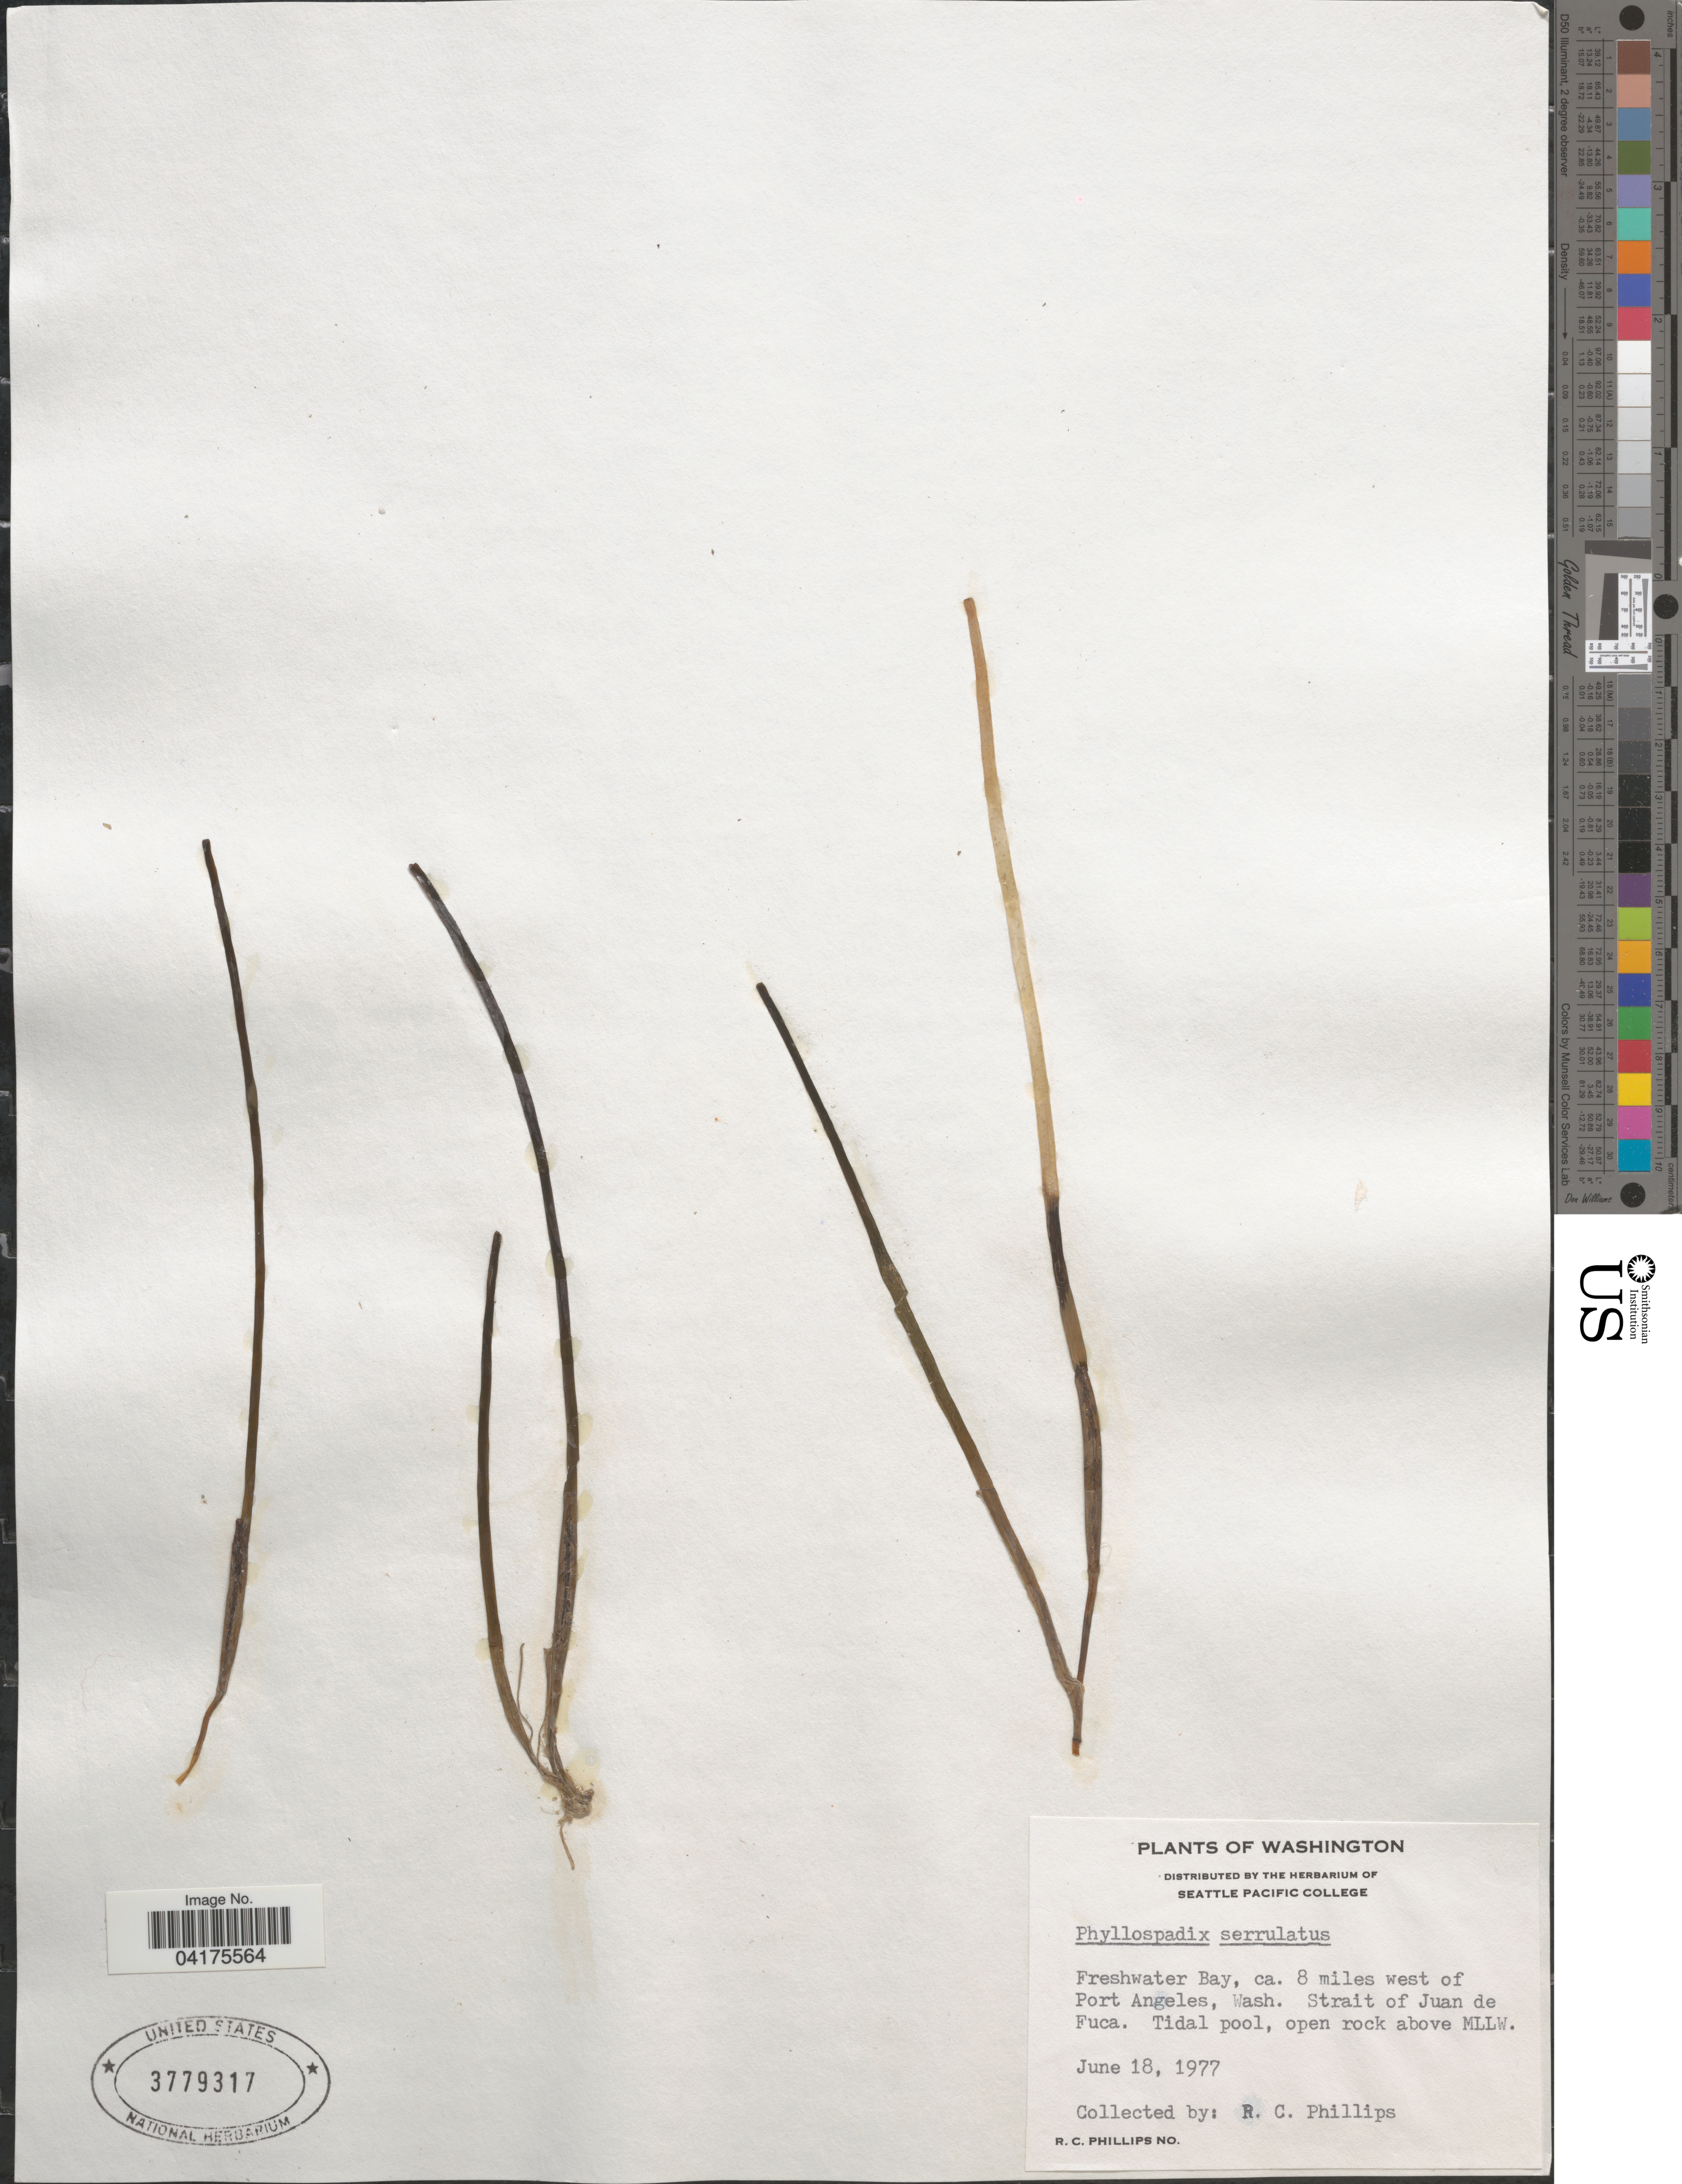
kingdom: Plantae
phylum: Tracheophyta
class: Liliopsida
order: Alismatales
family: Zosteraceae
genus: Phyllospadix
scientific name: Phyllospadix serrulatus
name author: Rupr.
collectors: R. C. Phillips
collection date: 1977-06-18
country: United States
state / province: Washington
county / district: Clallam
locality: Freshwater Bay, ca. 8 miles west of Port Angeles. Strait of Juan de Fuca. Tidal pool, open rock above MLLW.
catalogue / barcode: US 3779317